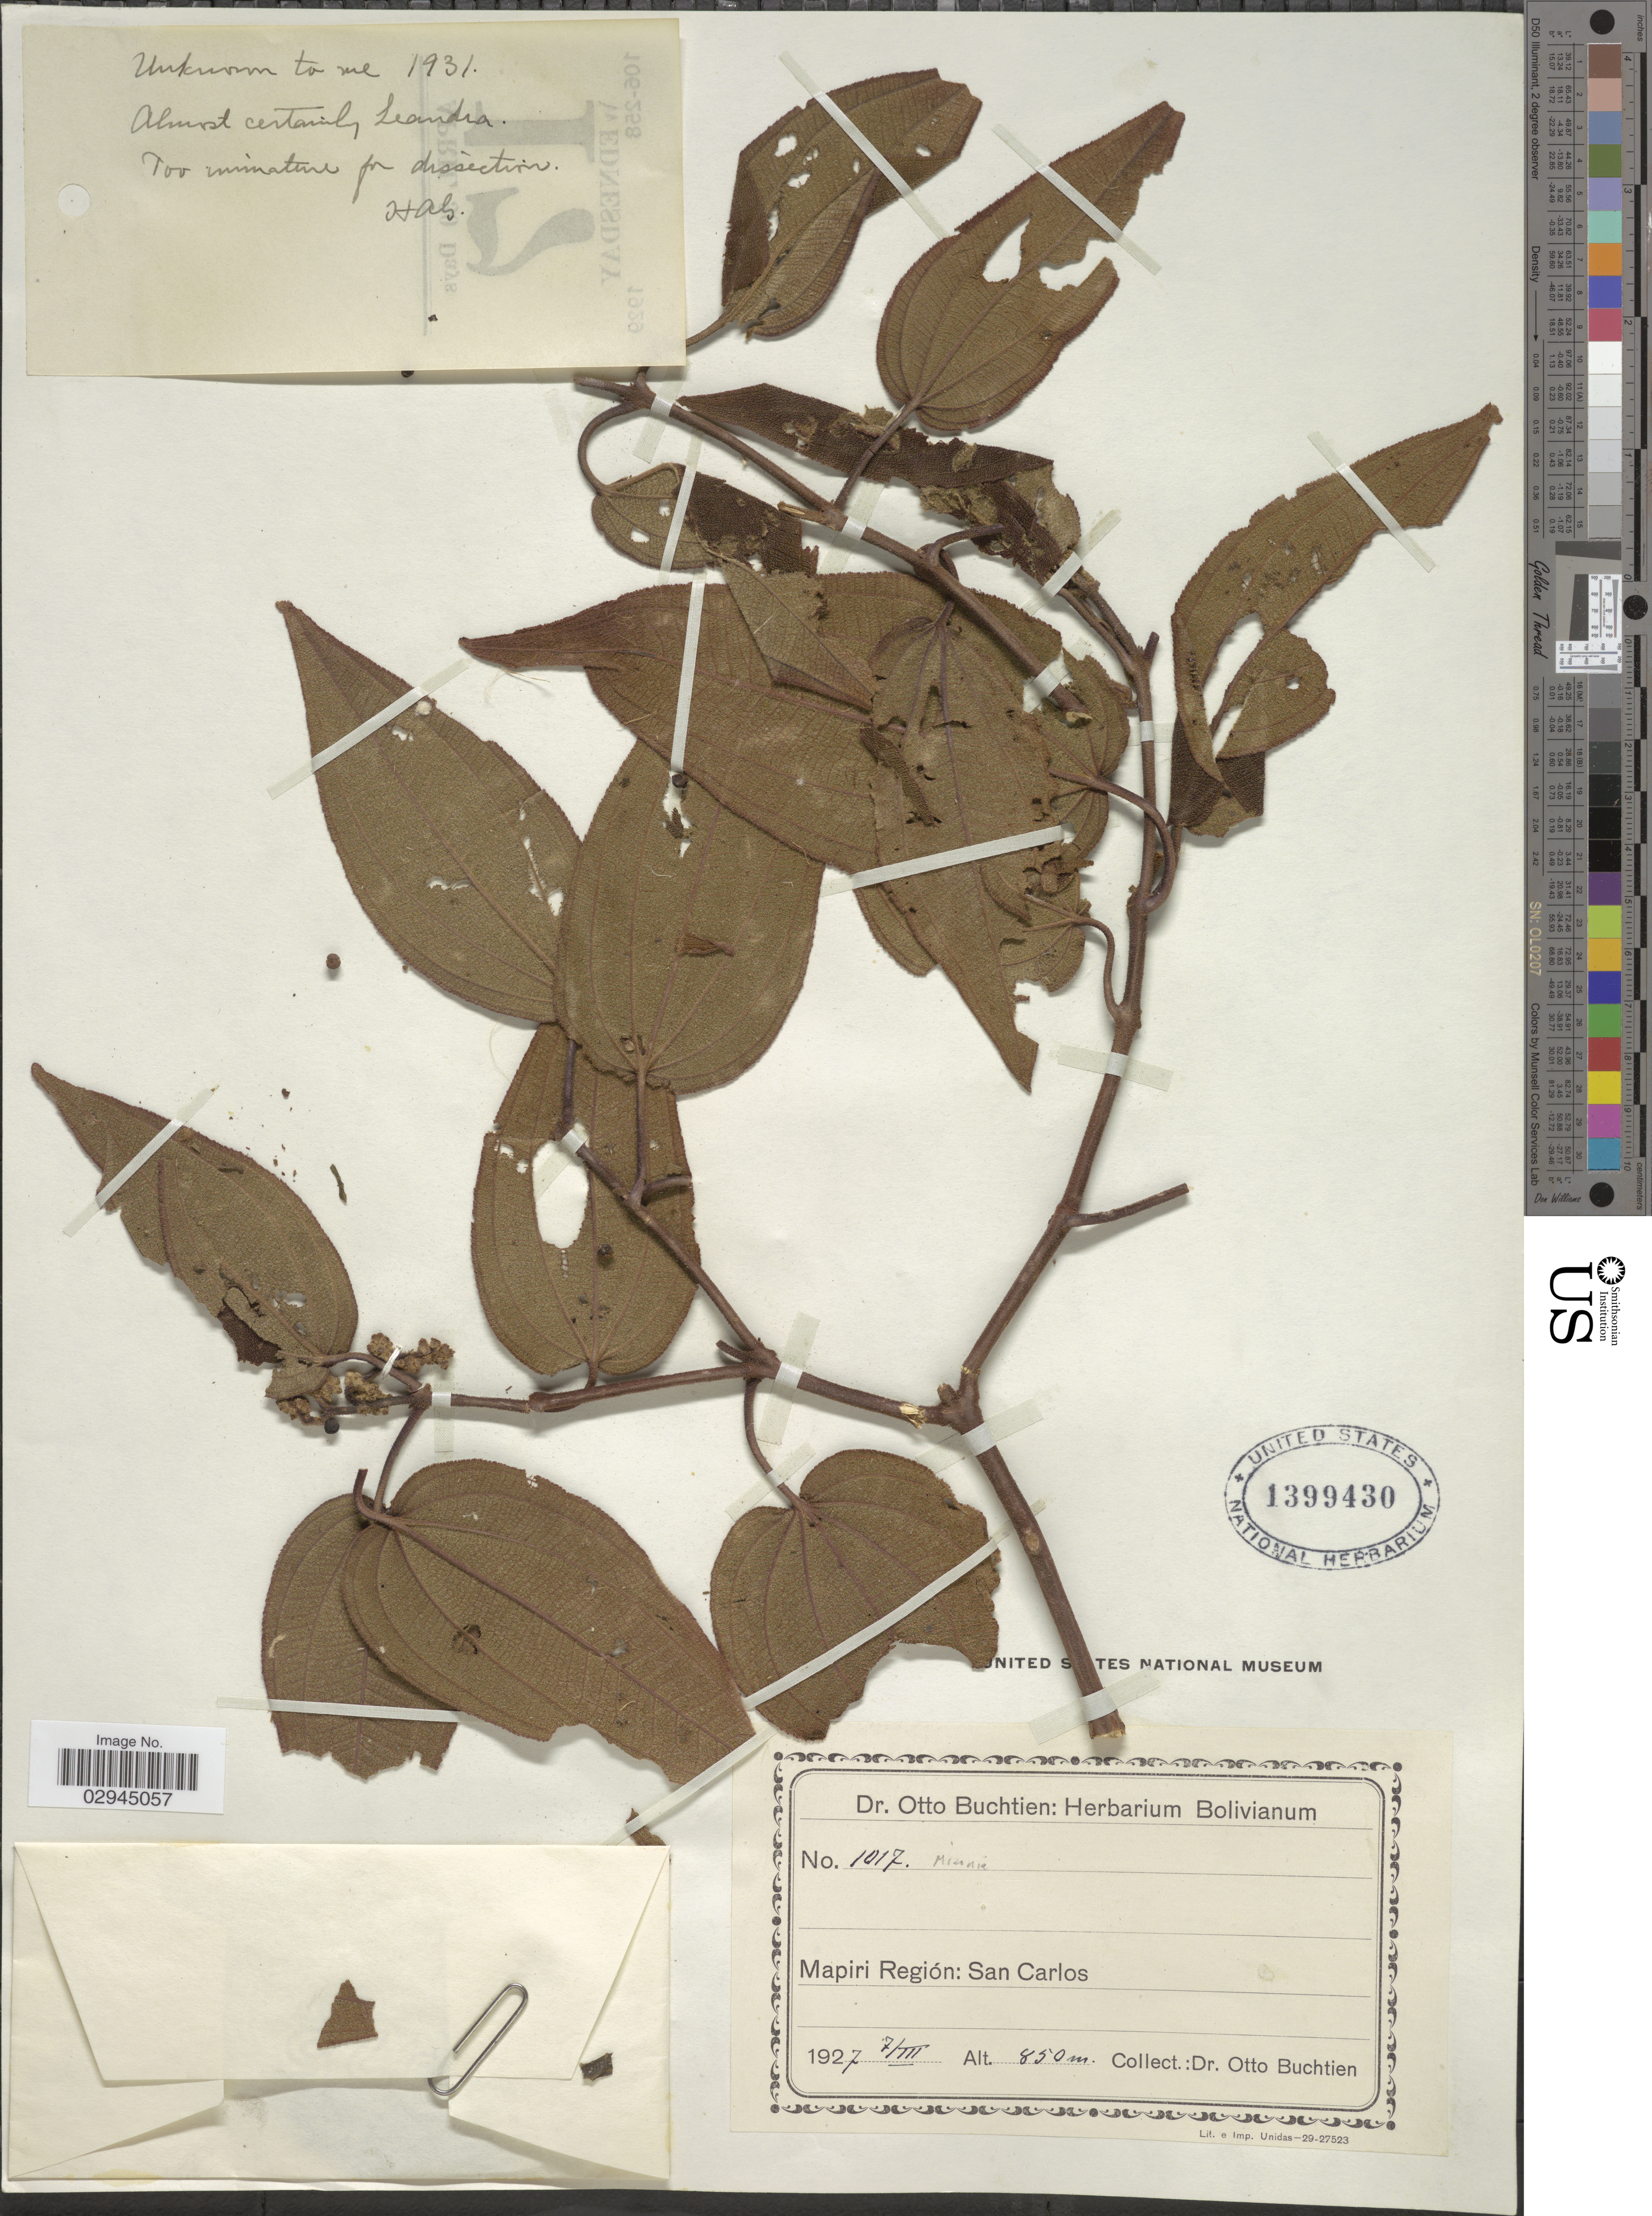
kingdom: Plantae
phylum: Tracheophyta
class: Magnoliopsida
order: Myrtales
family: Melastomataceae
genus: Miconia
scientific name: Miconia sp.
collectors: O. Buchtien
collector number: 1017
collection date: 1927-03-07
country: Bolivia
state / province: La Paz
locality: Mapiri Región: San Carlos.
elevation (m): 850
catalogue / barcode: US 1399430